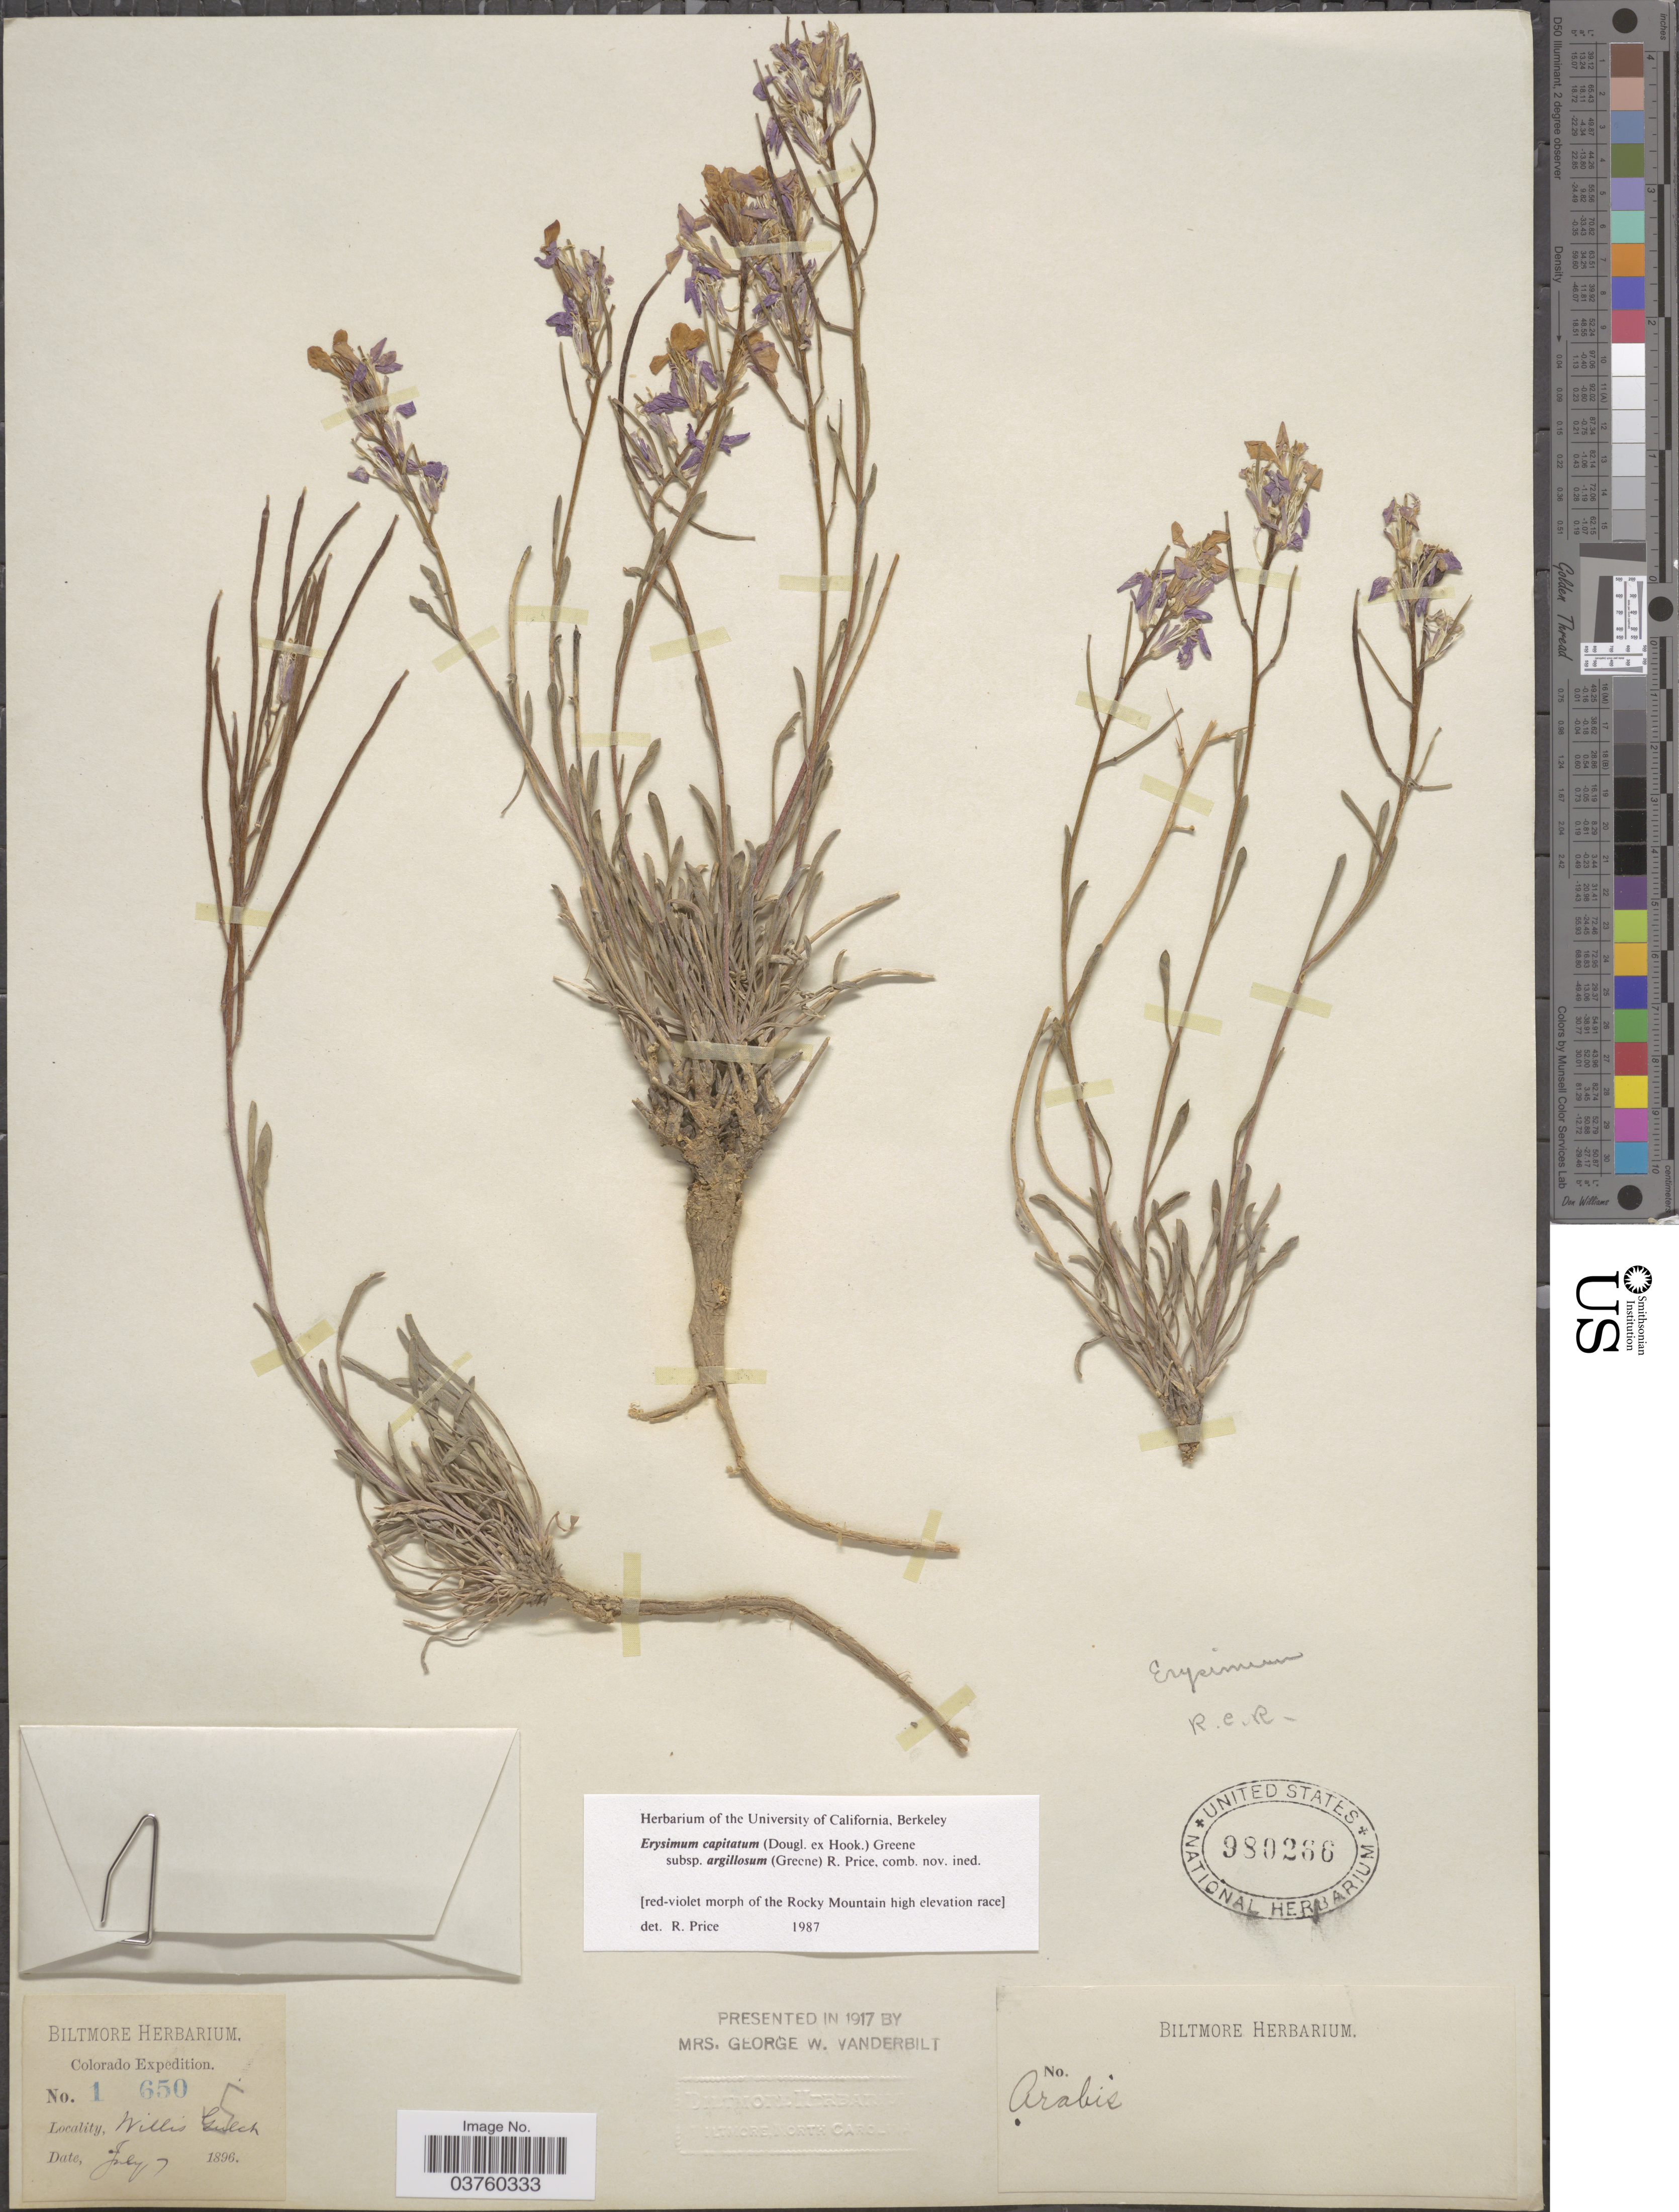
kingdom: Plantae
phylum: Tracheophyta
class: Magnoliopsida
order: Brassicales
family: Brassicaceae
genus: Erysimum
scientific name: Erysimum capitatum var. argillosum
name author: (Greene) R.J. Davis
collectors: ex herb. Biltmore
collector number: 1650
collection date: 1896-07-07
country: United States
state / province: Colorado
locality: Willis Gulch.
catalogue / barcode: US 980266